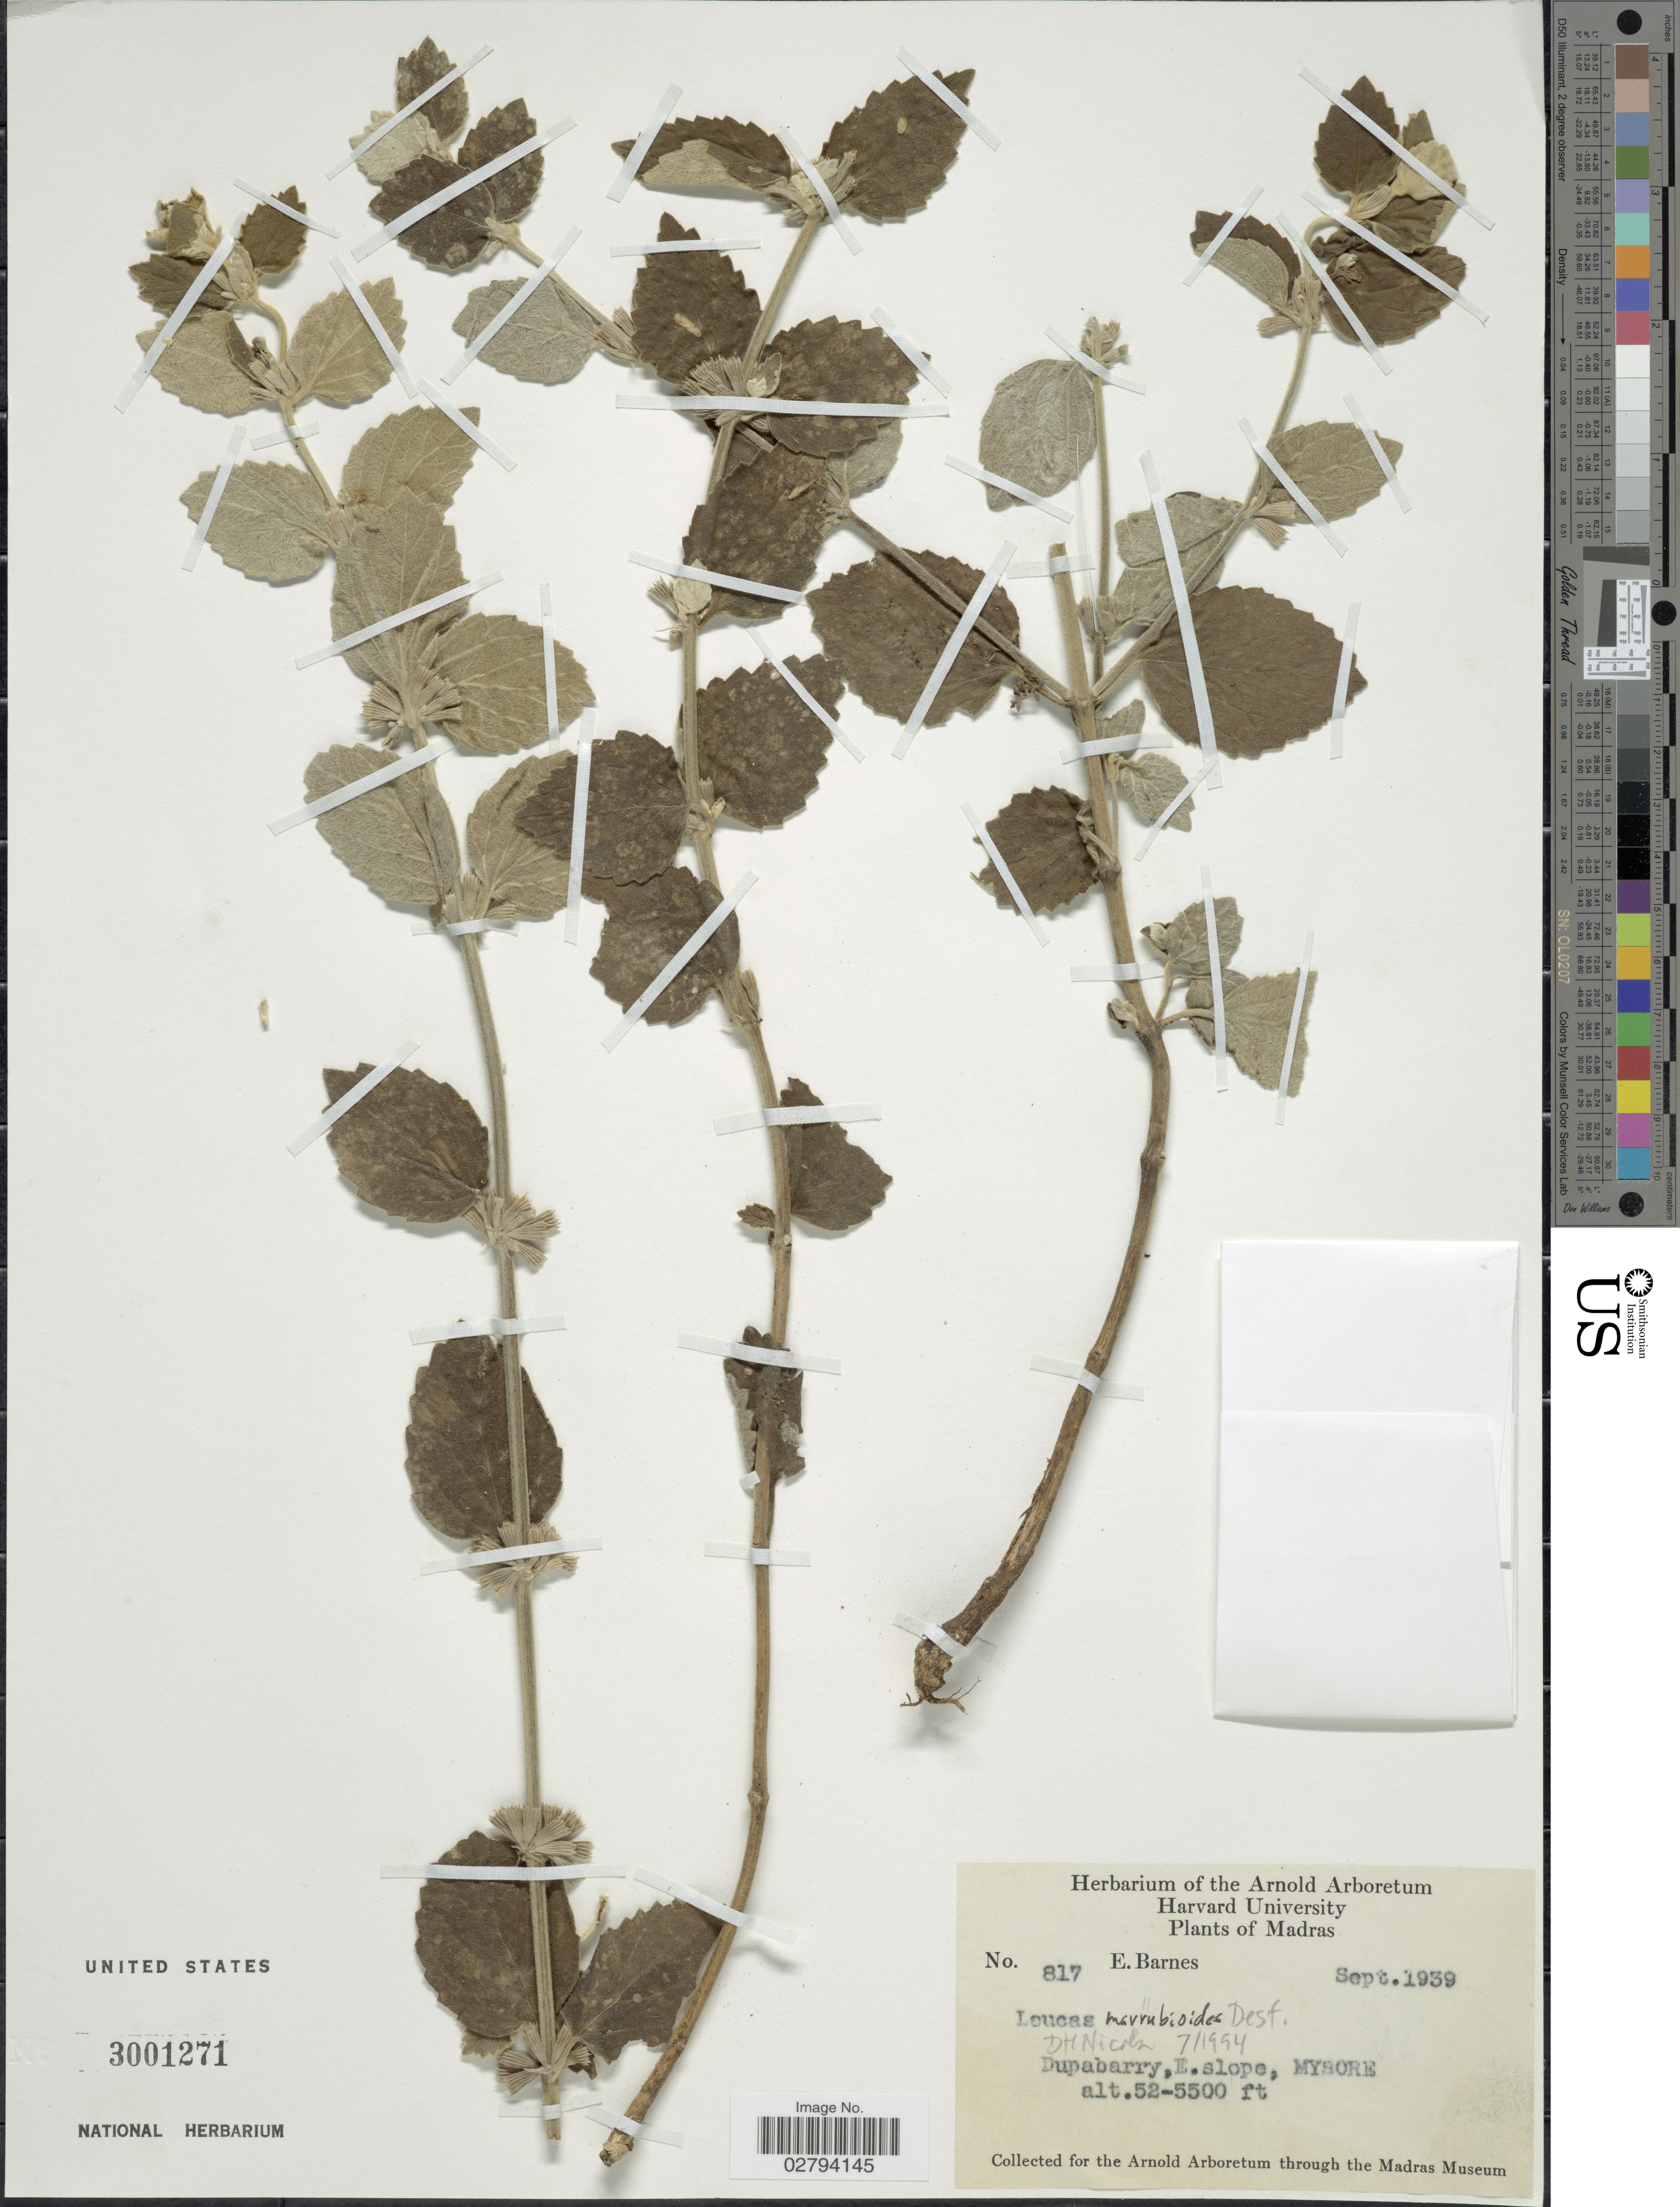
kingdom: Plantae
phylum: Tracheophyta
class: Magnoliopsida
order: Lamiales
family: Lamiaceae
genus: Leucas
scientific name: Leucas marrubioides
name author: Desf.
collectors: E. Barnes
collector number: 817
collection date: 1939-09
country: India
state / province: Tamil Nadu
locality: Madras, Dupabarry, E. slope, Mysore.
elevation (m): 1585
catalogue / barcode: US 3001271